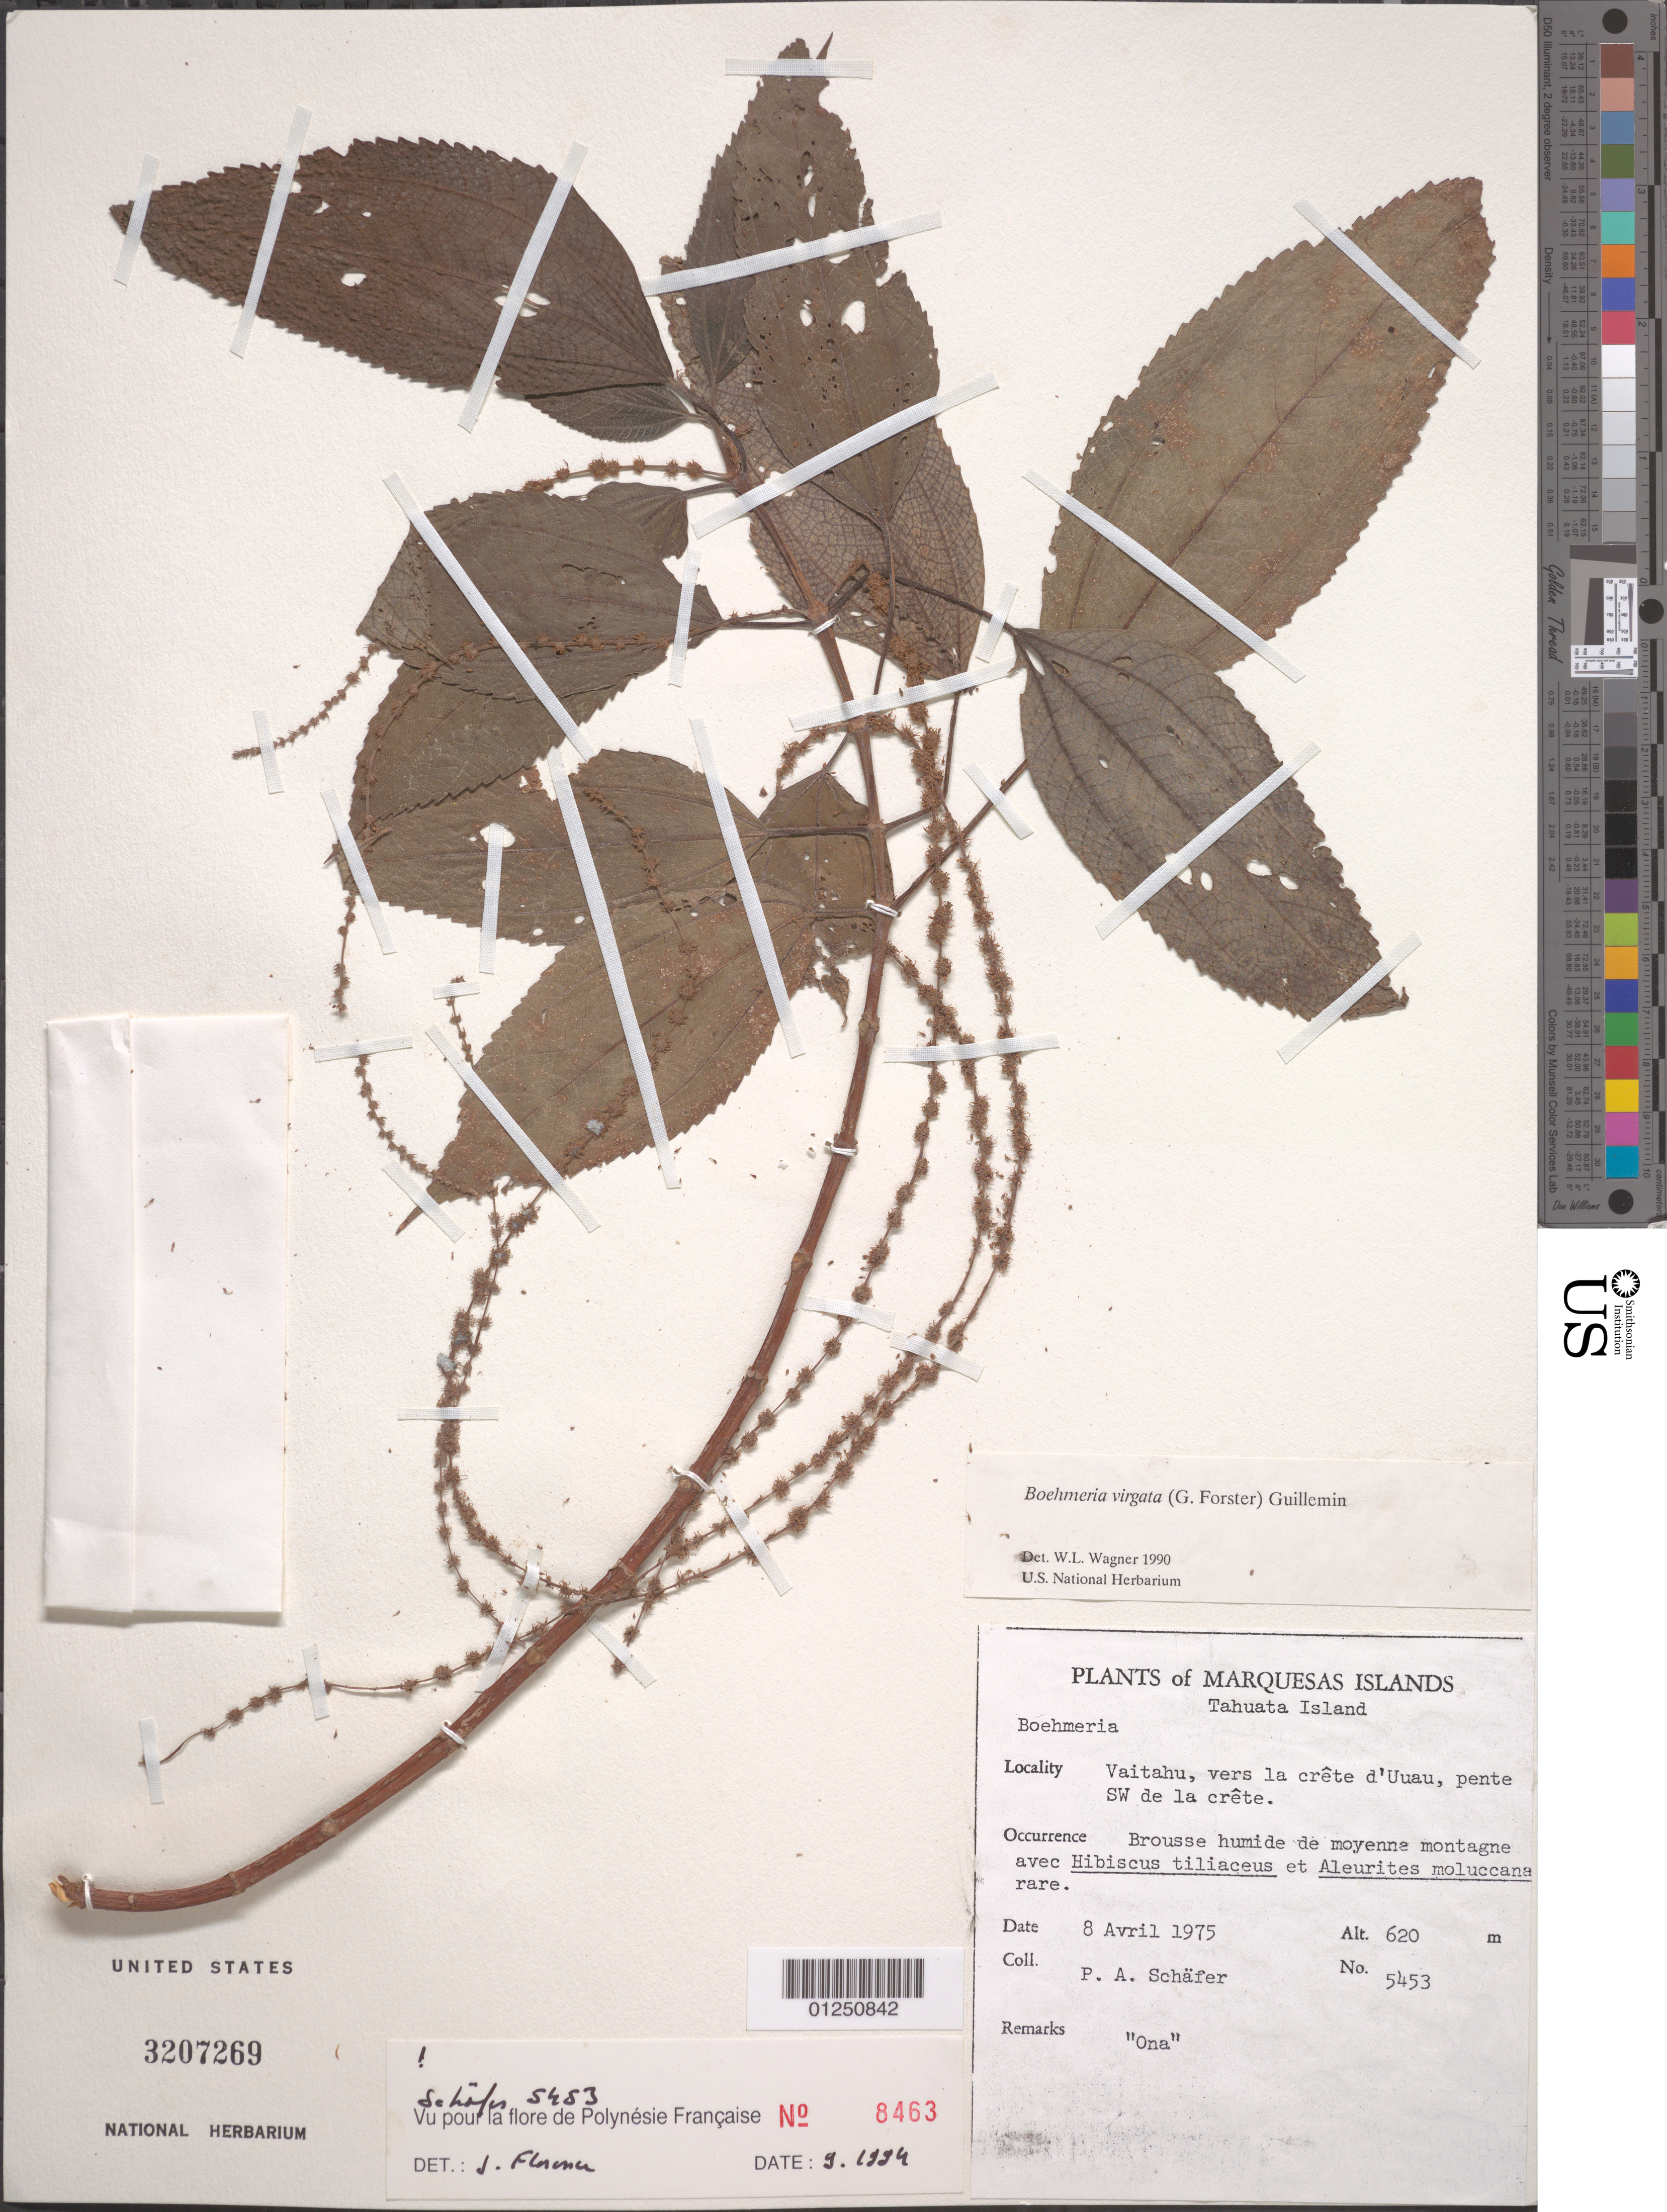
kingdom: Plantae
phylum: Tracheophyta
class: Magnoliopsida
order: Rosales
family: Urticaceae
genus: Boehmeria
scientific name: Boehmeria virgata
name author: (G. Forst.) Guill.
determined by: Wagner, W. L., (BOT), Smithsonian Institution - National Museum of Natural History (UNITED STATES)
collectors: P. A. Schäfer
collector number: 5453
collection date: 1975-04-08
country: French Polynesia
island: Tahuata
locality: Vaitahu, vers la crête d'Uuau, pente SW de la crête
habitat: Brousse humide de moyenne montagne avec Hibiscus tiliaceus, Aleurites moluccana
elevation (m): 620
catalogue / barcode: US 3207269